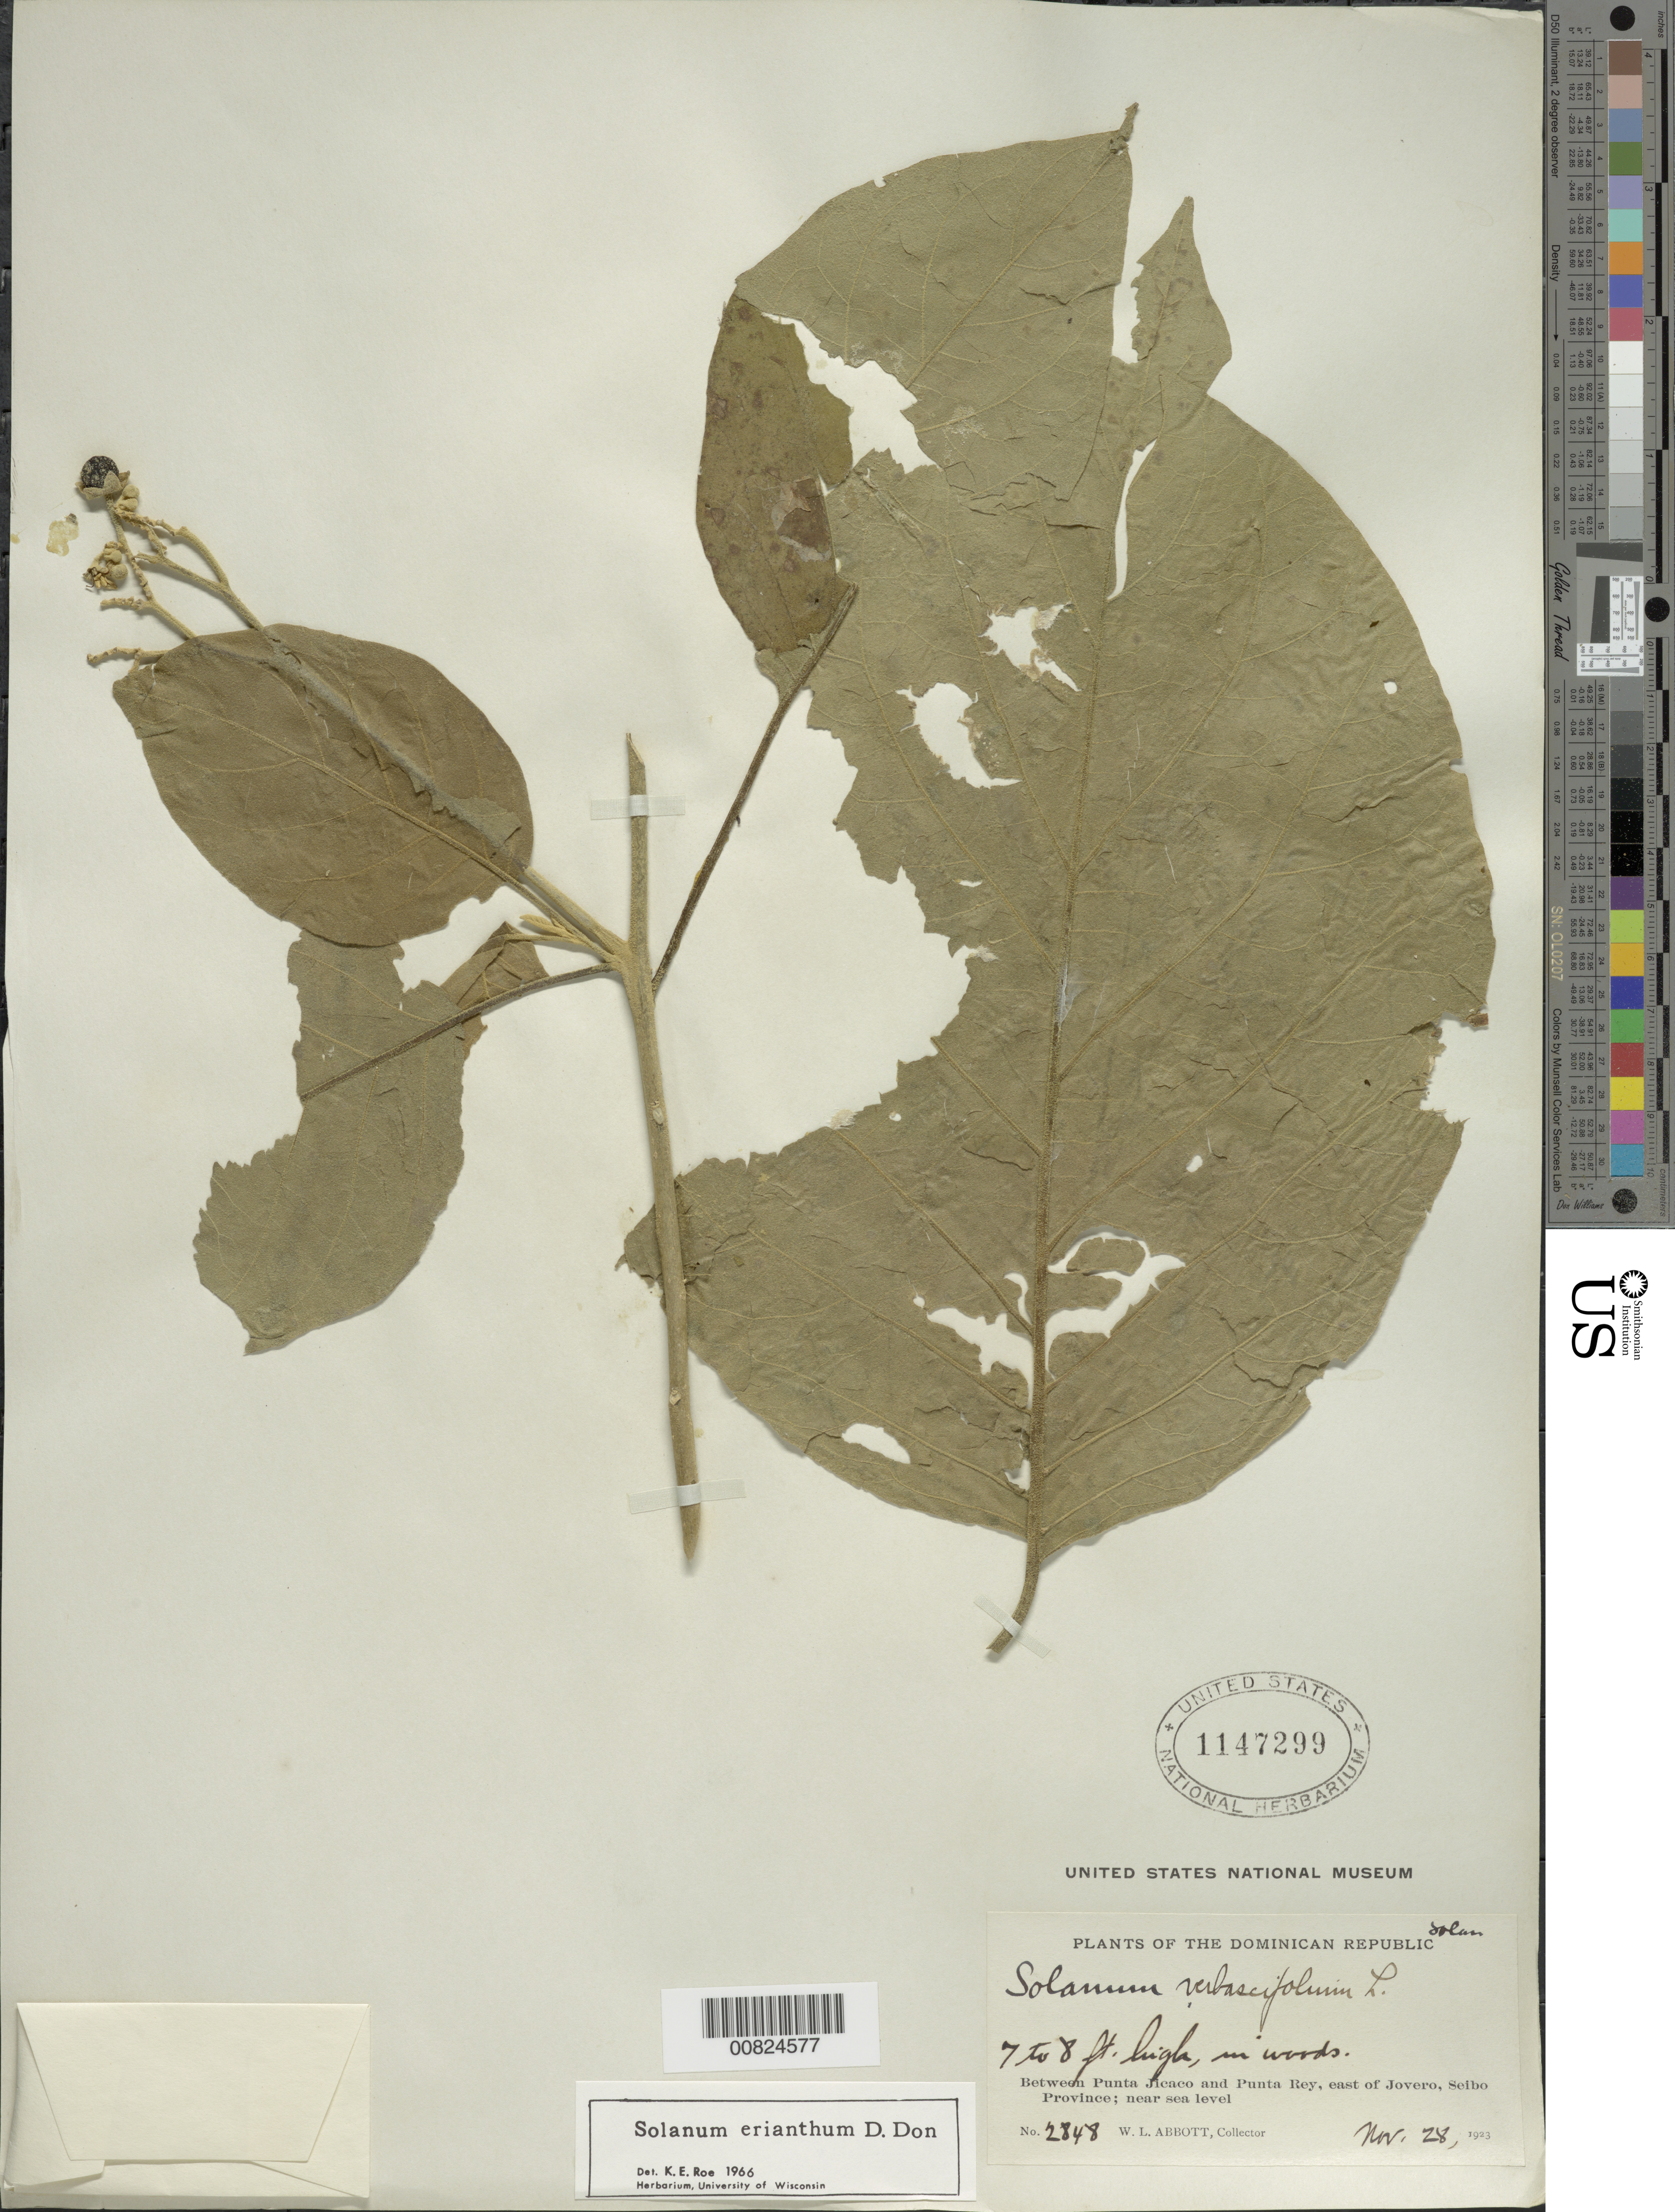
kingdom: Plantae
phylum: Tracheophyta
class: Magnoliopsida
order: Solanales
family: Solanaceae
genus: Solanum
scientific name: Solanum erianthum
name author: D. Don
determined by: Roe, K. E.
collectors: W. L. Abbott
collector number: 2848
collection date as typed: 28 Nov 1923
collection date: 1923-11-28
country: Dominican Republic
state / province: El Seibo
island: Hispaniola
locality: Between Punta Jicaco and Punta Rey, east of Jovero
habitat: In woods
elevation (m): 0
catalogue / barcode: US 1147299